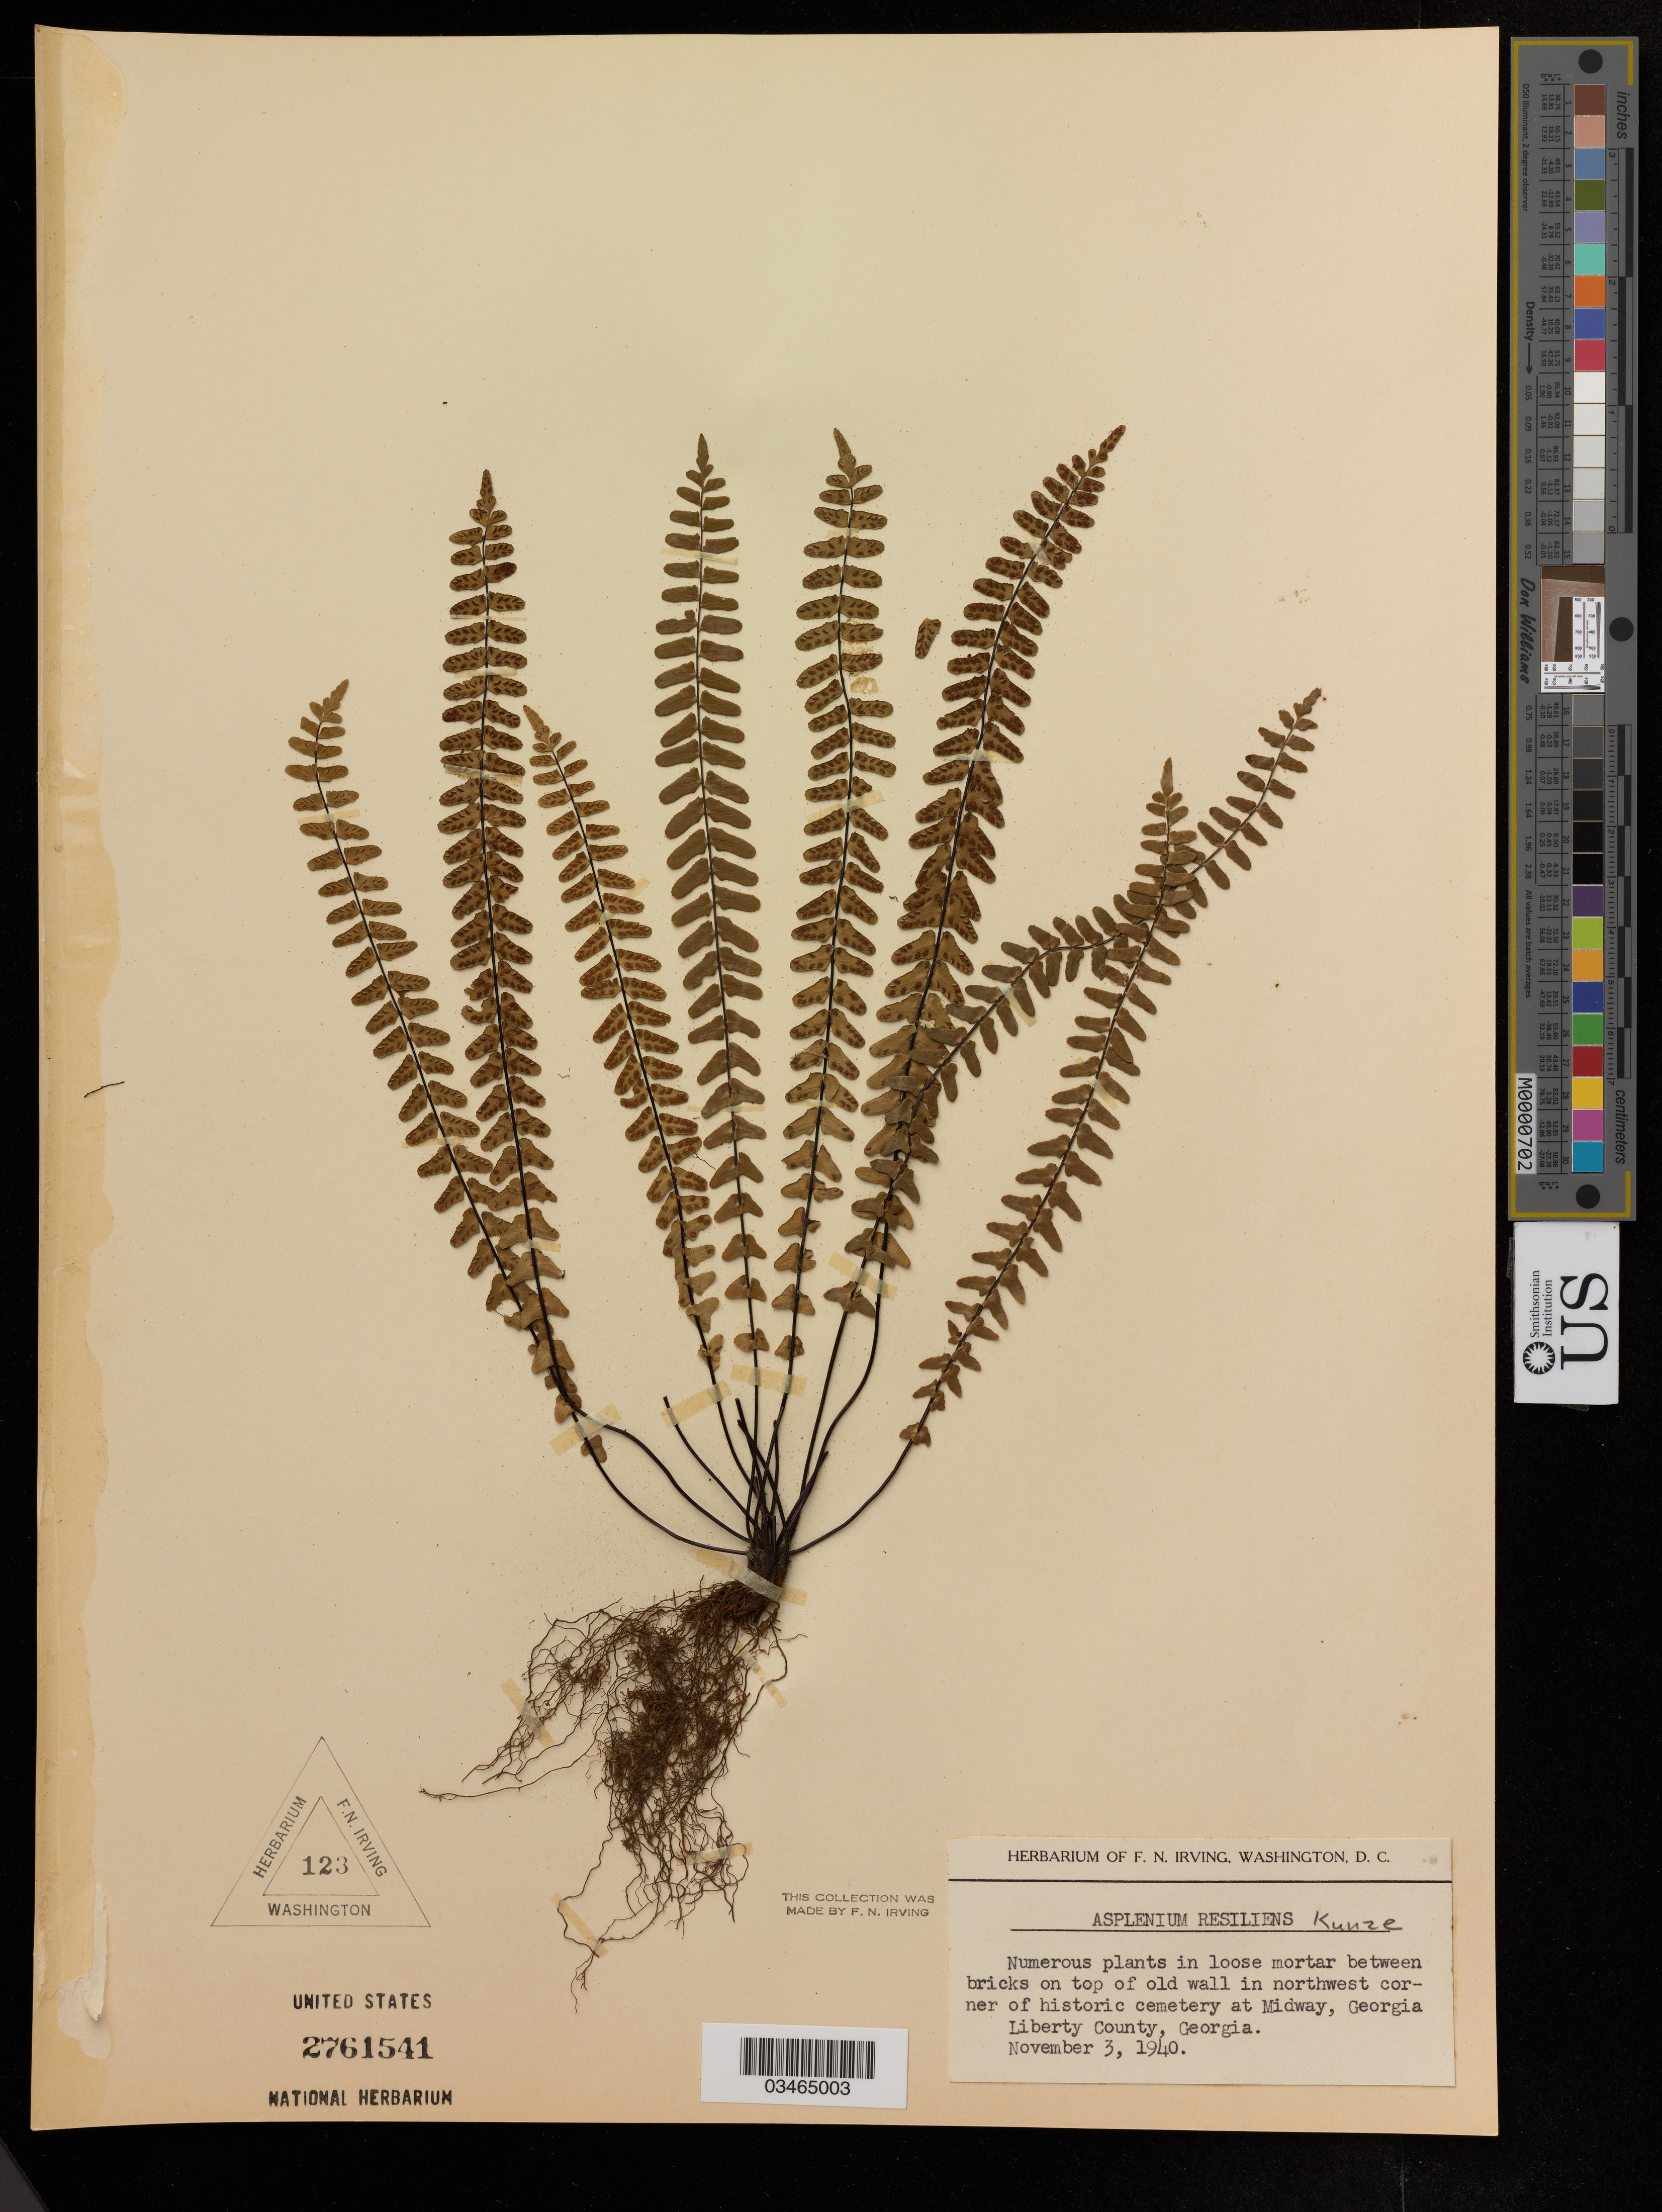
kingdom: Plantae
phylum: Tracheophyta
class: Polypodiopsida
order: Polypodiales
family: Aspleniaceae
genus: Asplenium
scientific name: Asplenium resiliens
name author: Kunze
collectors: F. Irving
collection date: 1940-11-03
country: United States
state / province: Georgia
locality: On top of old wall in northwest corner of historic cemetery at Midway, Georgia Liberty County.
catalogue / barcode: US 2761541